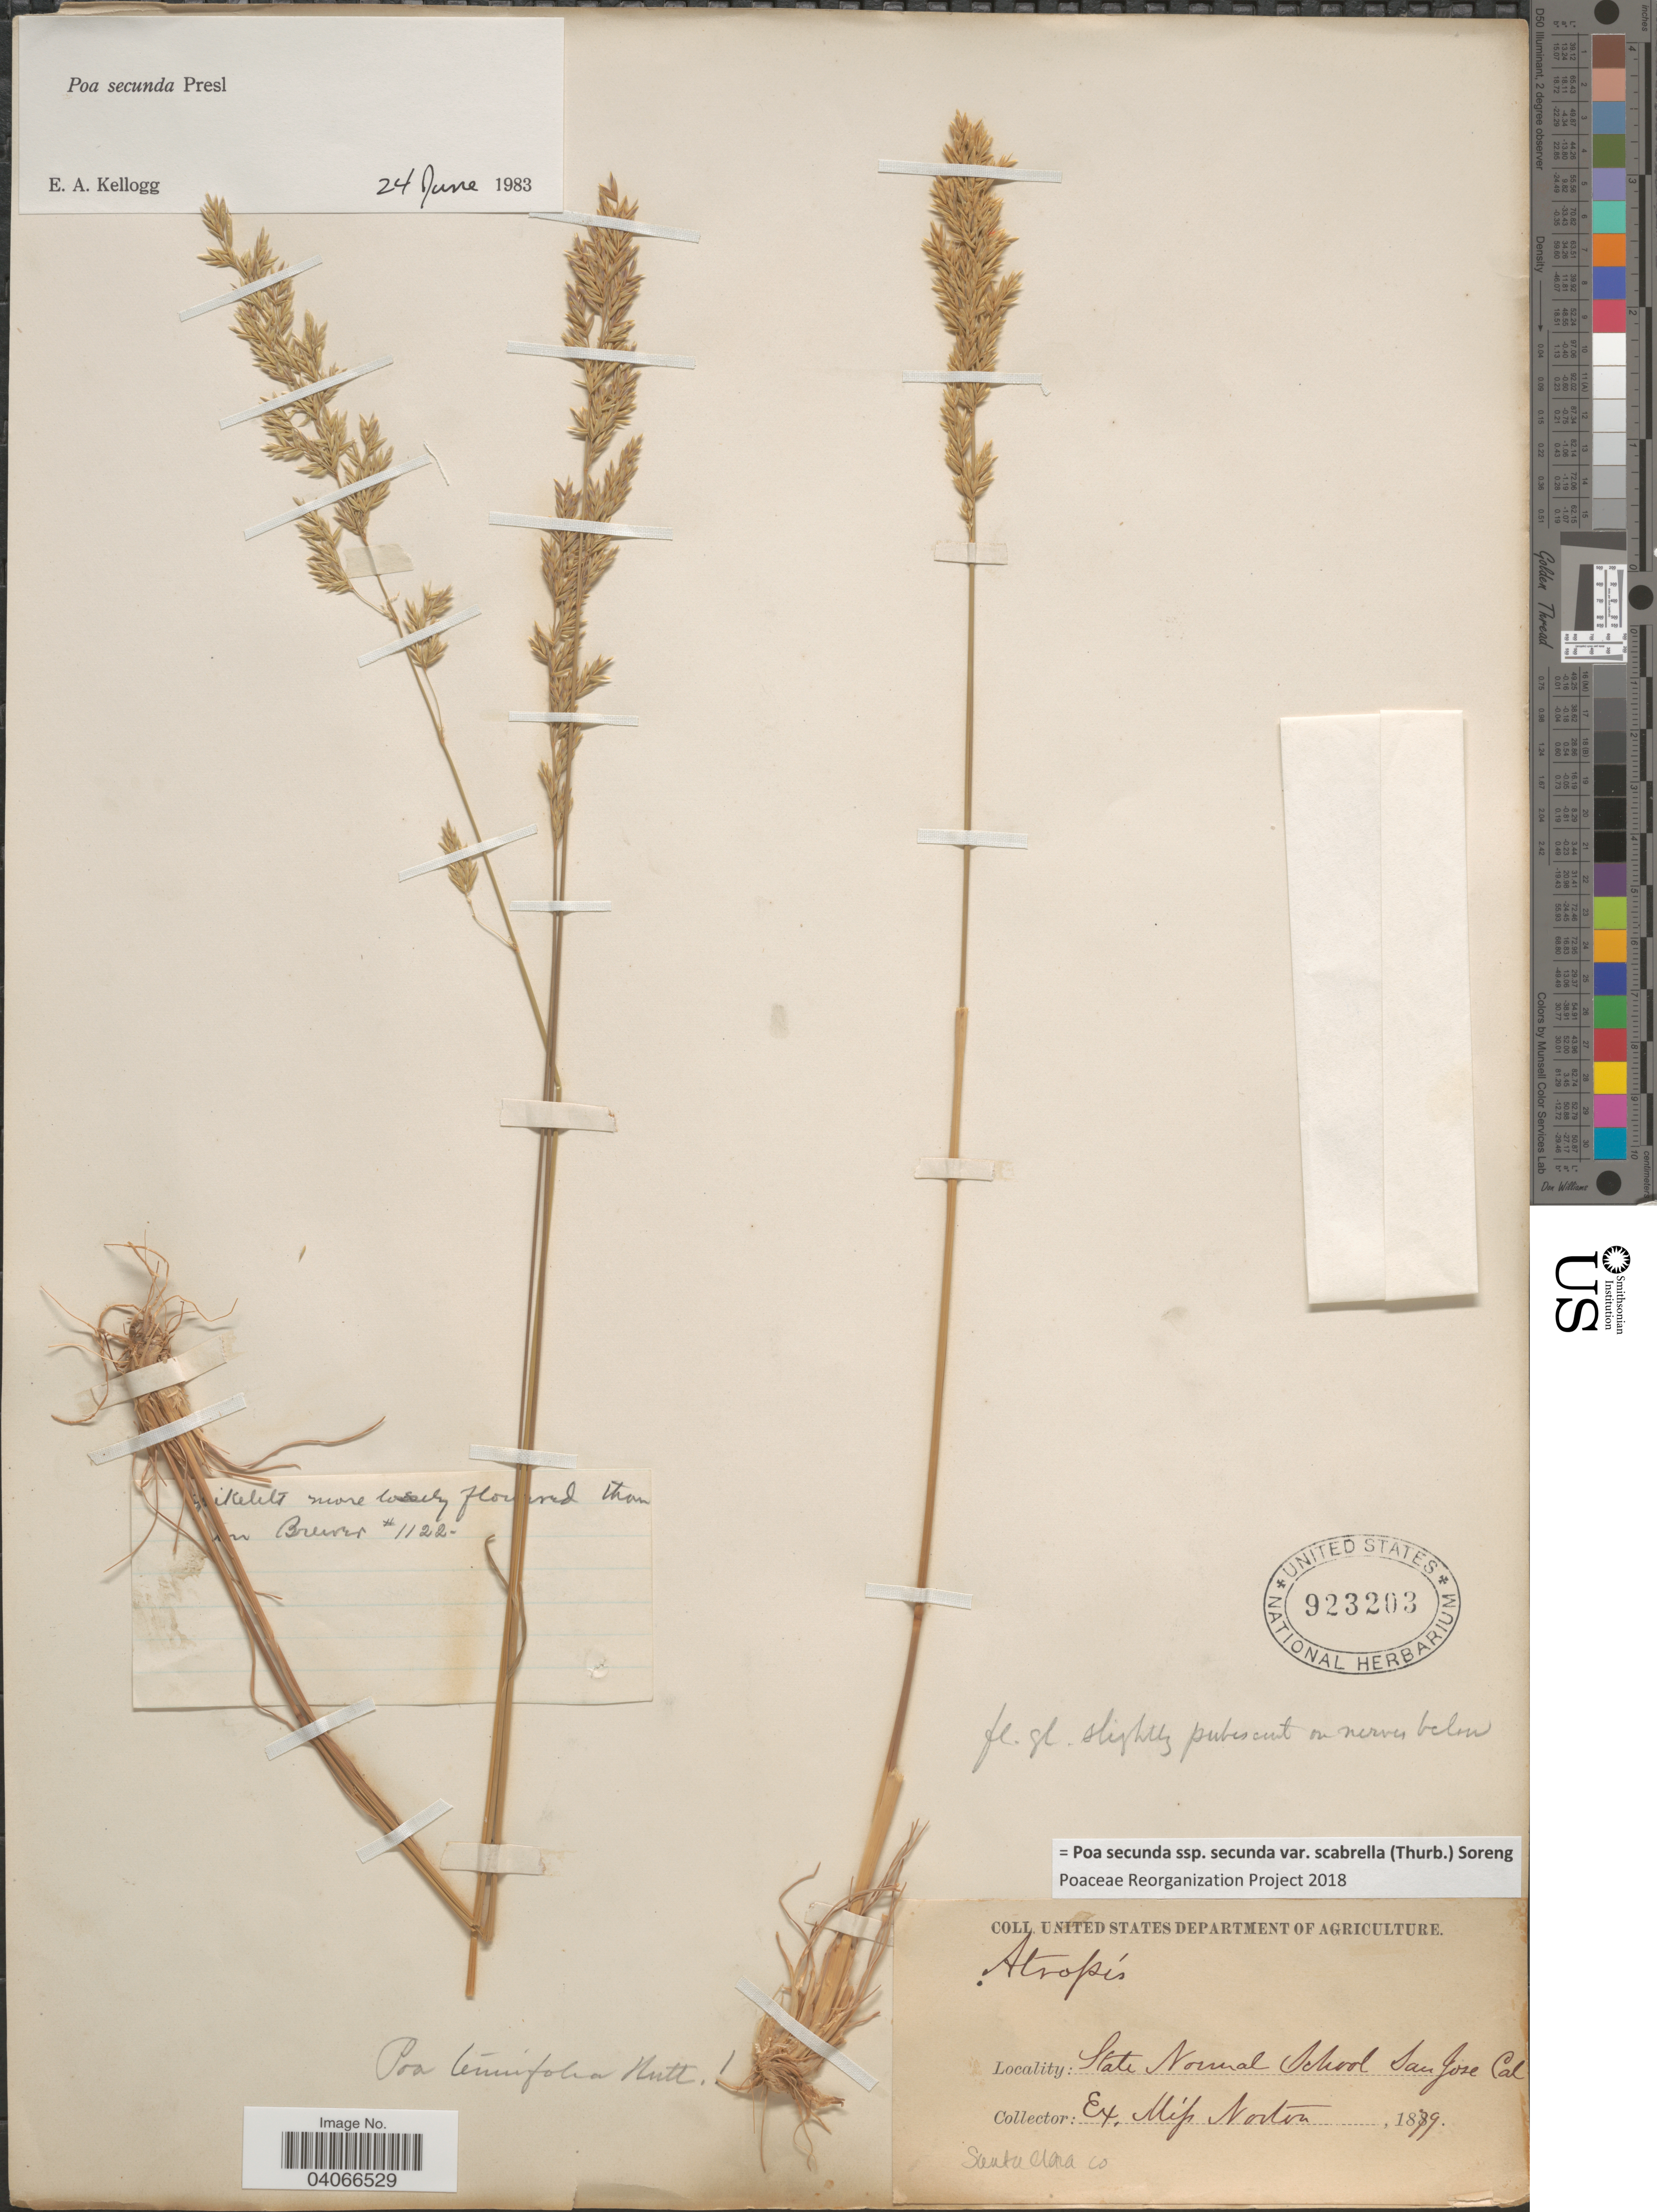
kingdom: Plantae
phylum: Tracheophyta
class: Liliopsida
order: Poales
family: Poaceae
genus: Poa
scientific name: Poa secunda subsp. secunda var. scabrella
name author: (Thurb.) Soreng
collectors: Miss Norton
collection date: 1879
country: United States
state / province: California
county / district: Santa Clara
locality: State Normal School San Jose. Santa Clara Co.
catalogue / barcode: US 923203